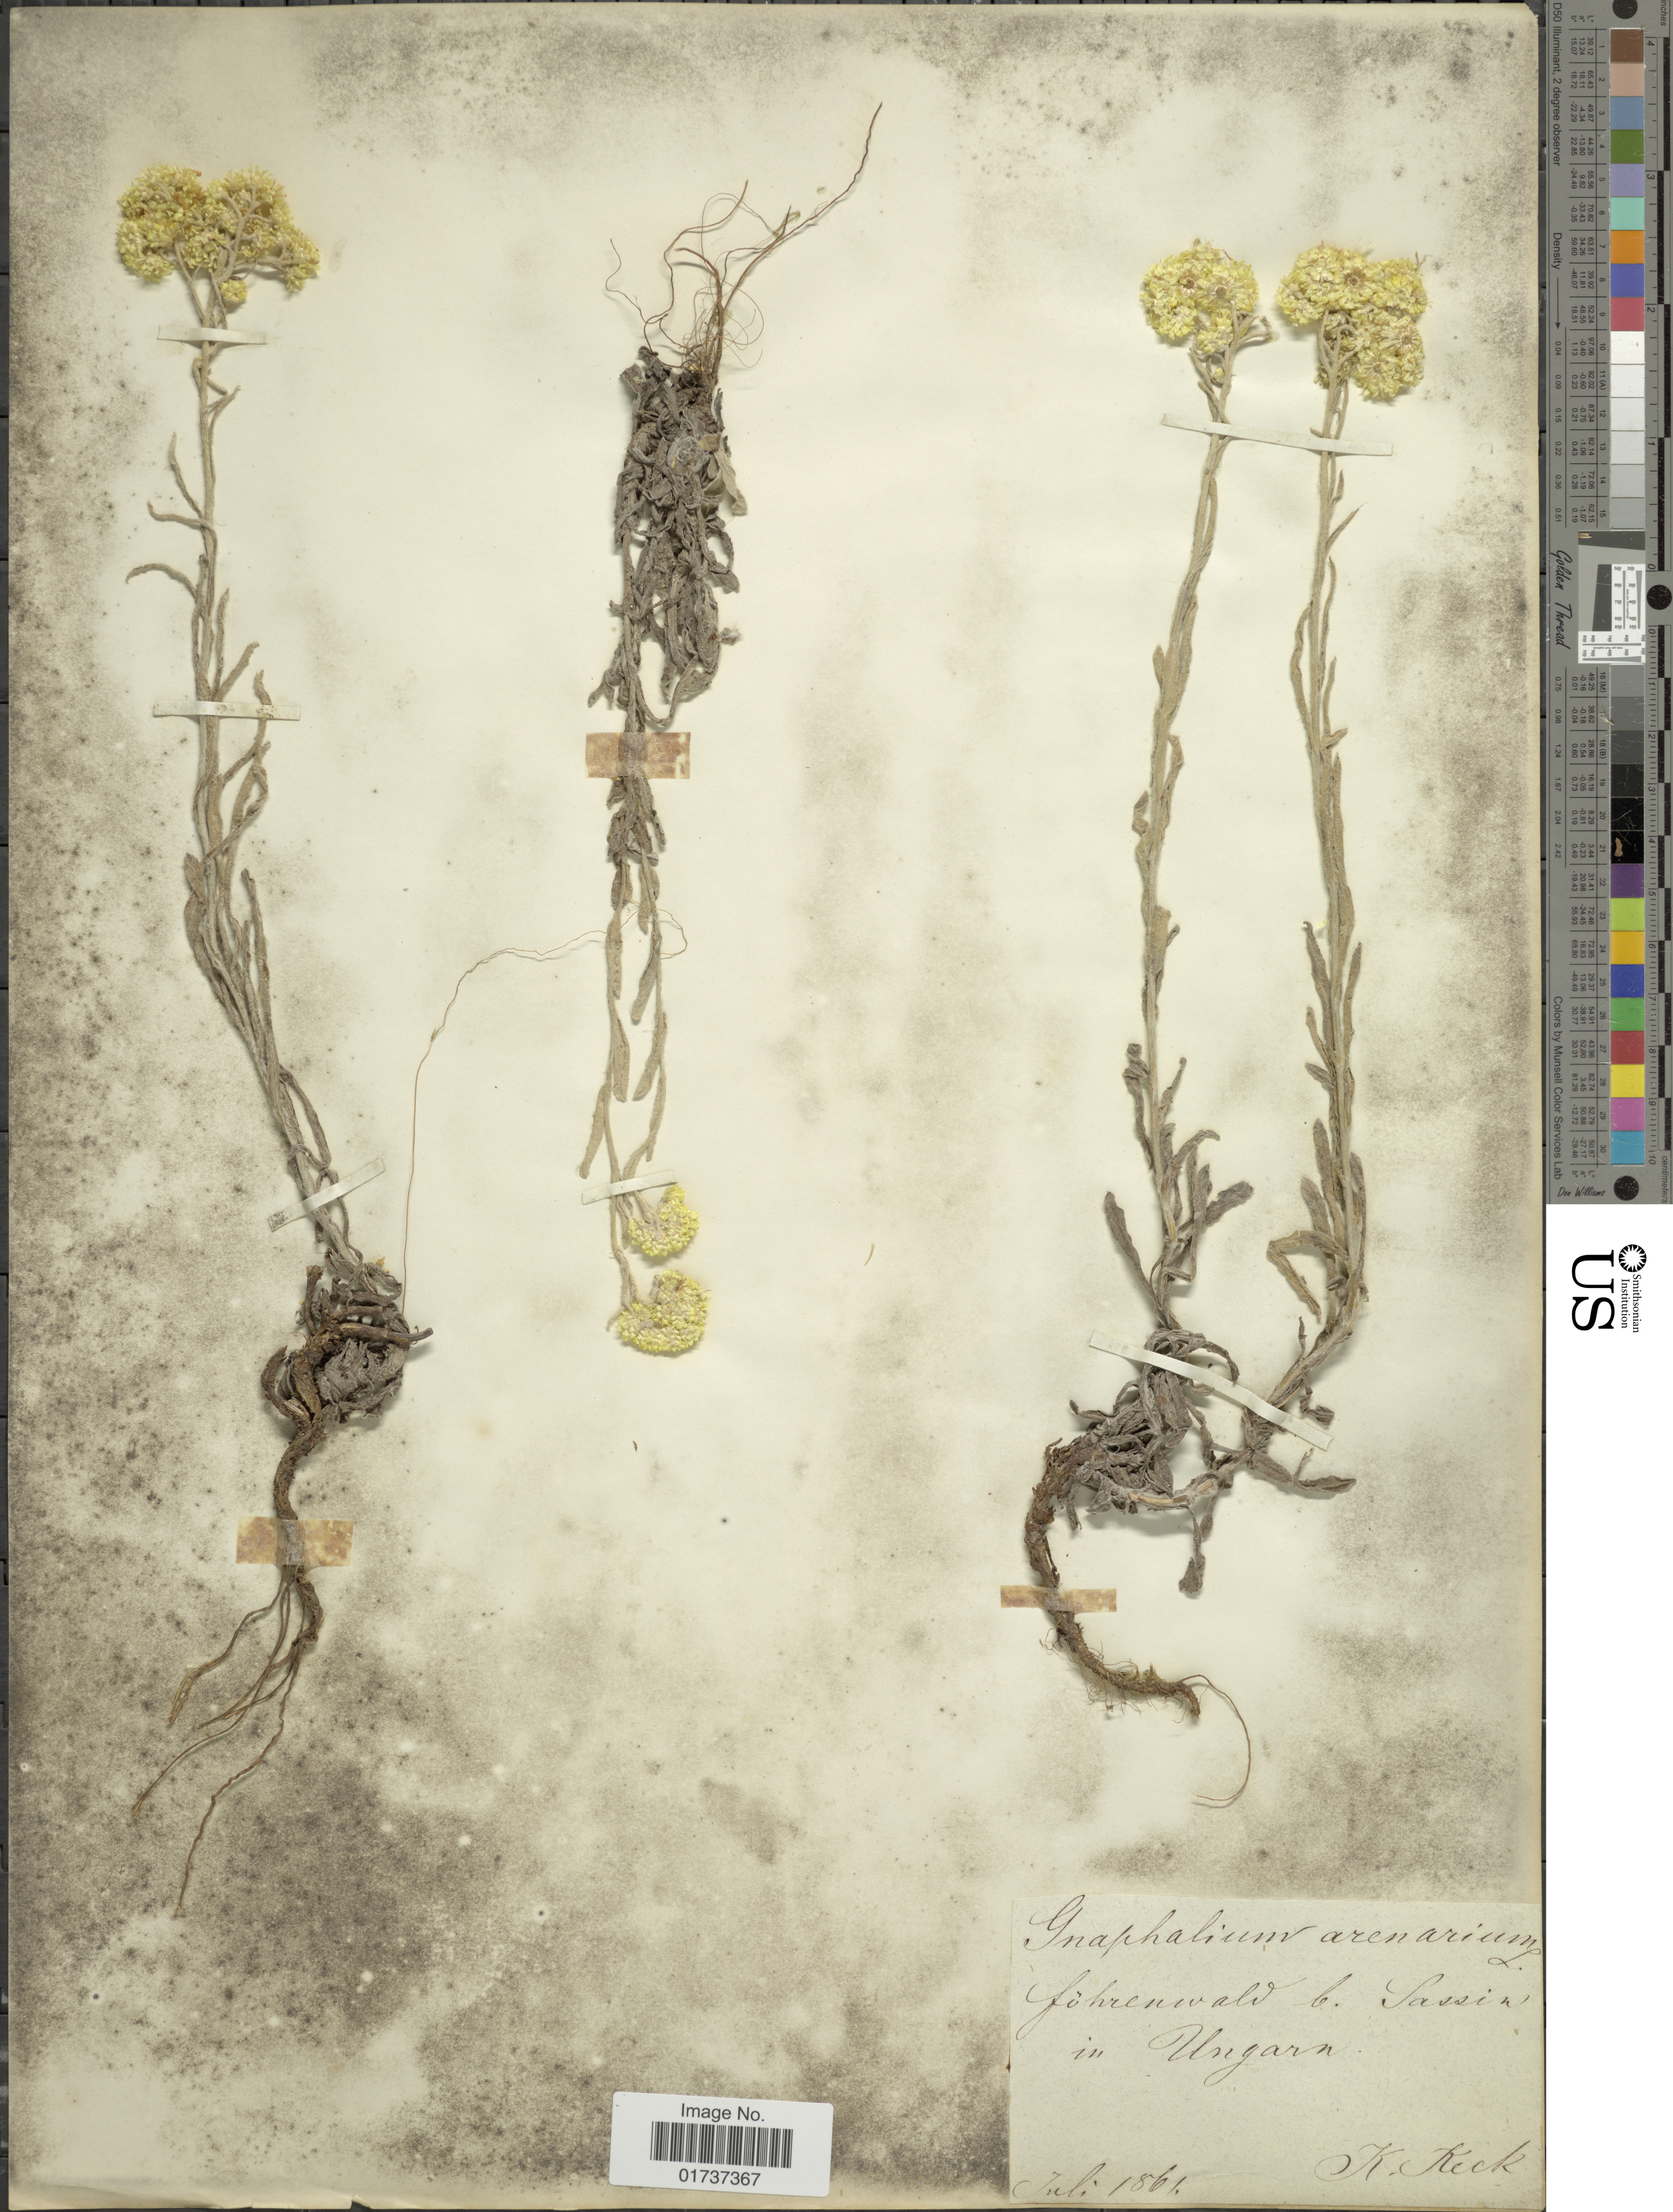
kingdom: Plantae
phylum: Tracheophyta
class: Magnoliopsida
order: Asterales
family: Asteraceae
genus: Gnaphalium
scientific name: Gnaphalium arenarium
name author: L.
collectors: K. Keck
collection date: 1861-07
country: Slovakia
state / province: Trnavsky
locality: Göhrenwald b Sasia in Ulngarn [interpreted]